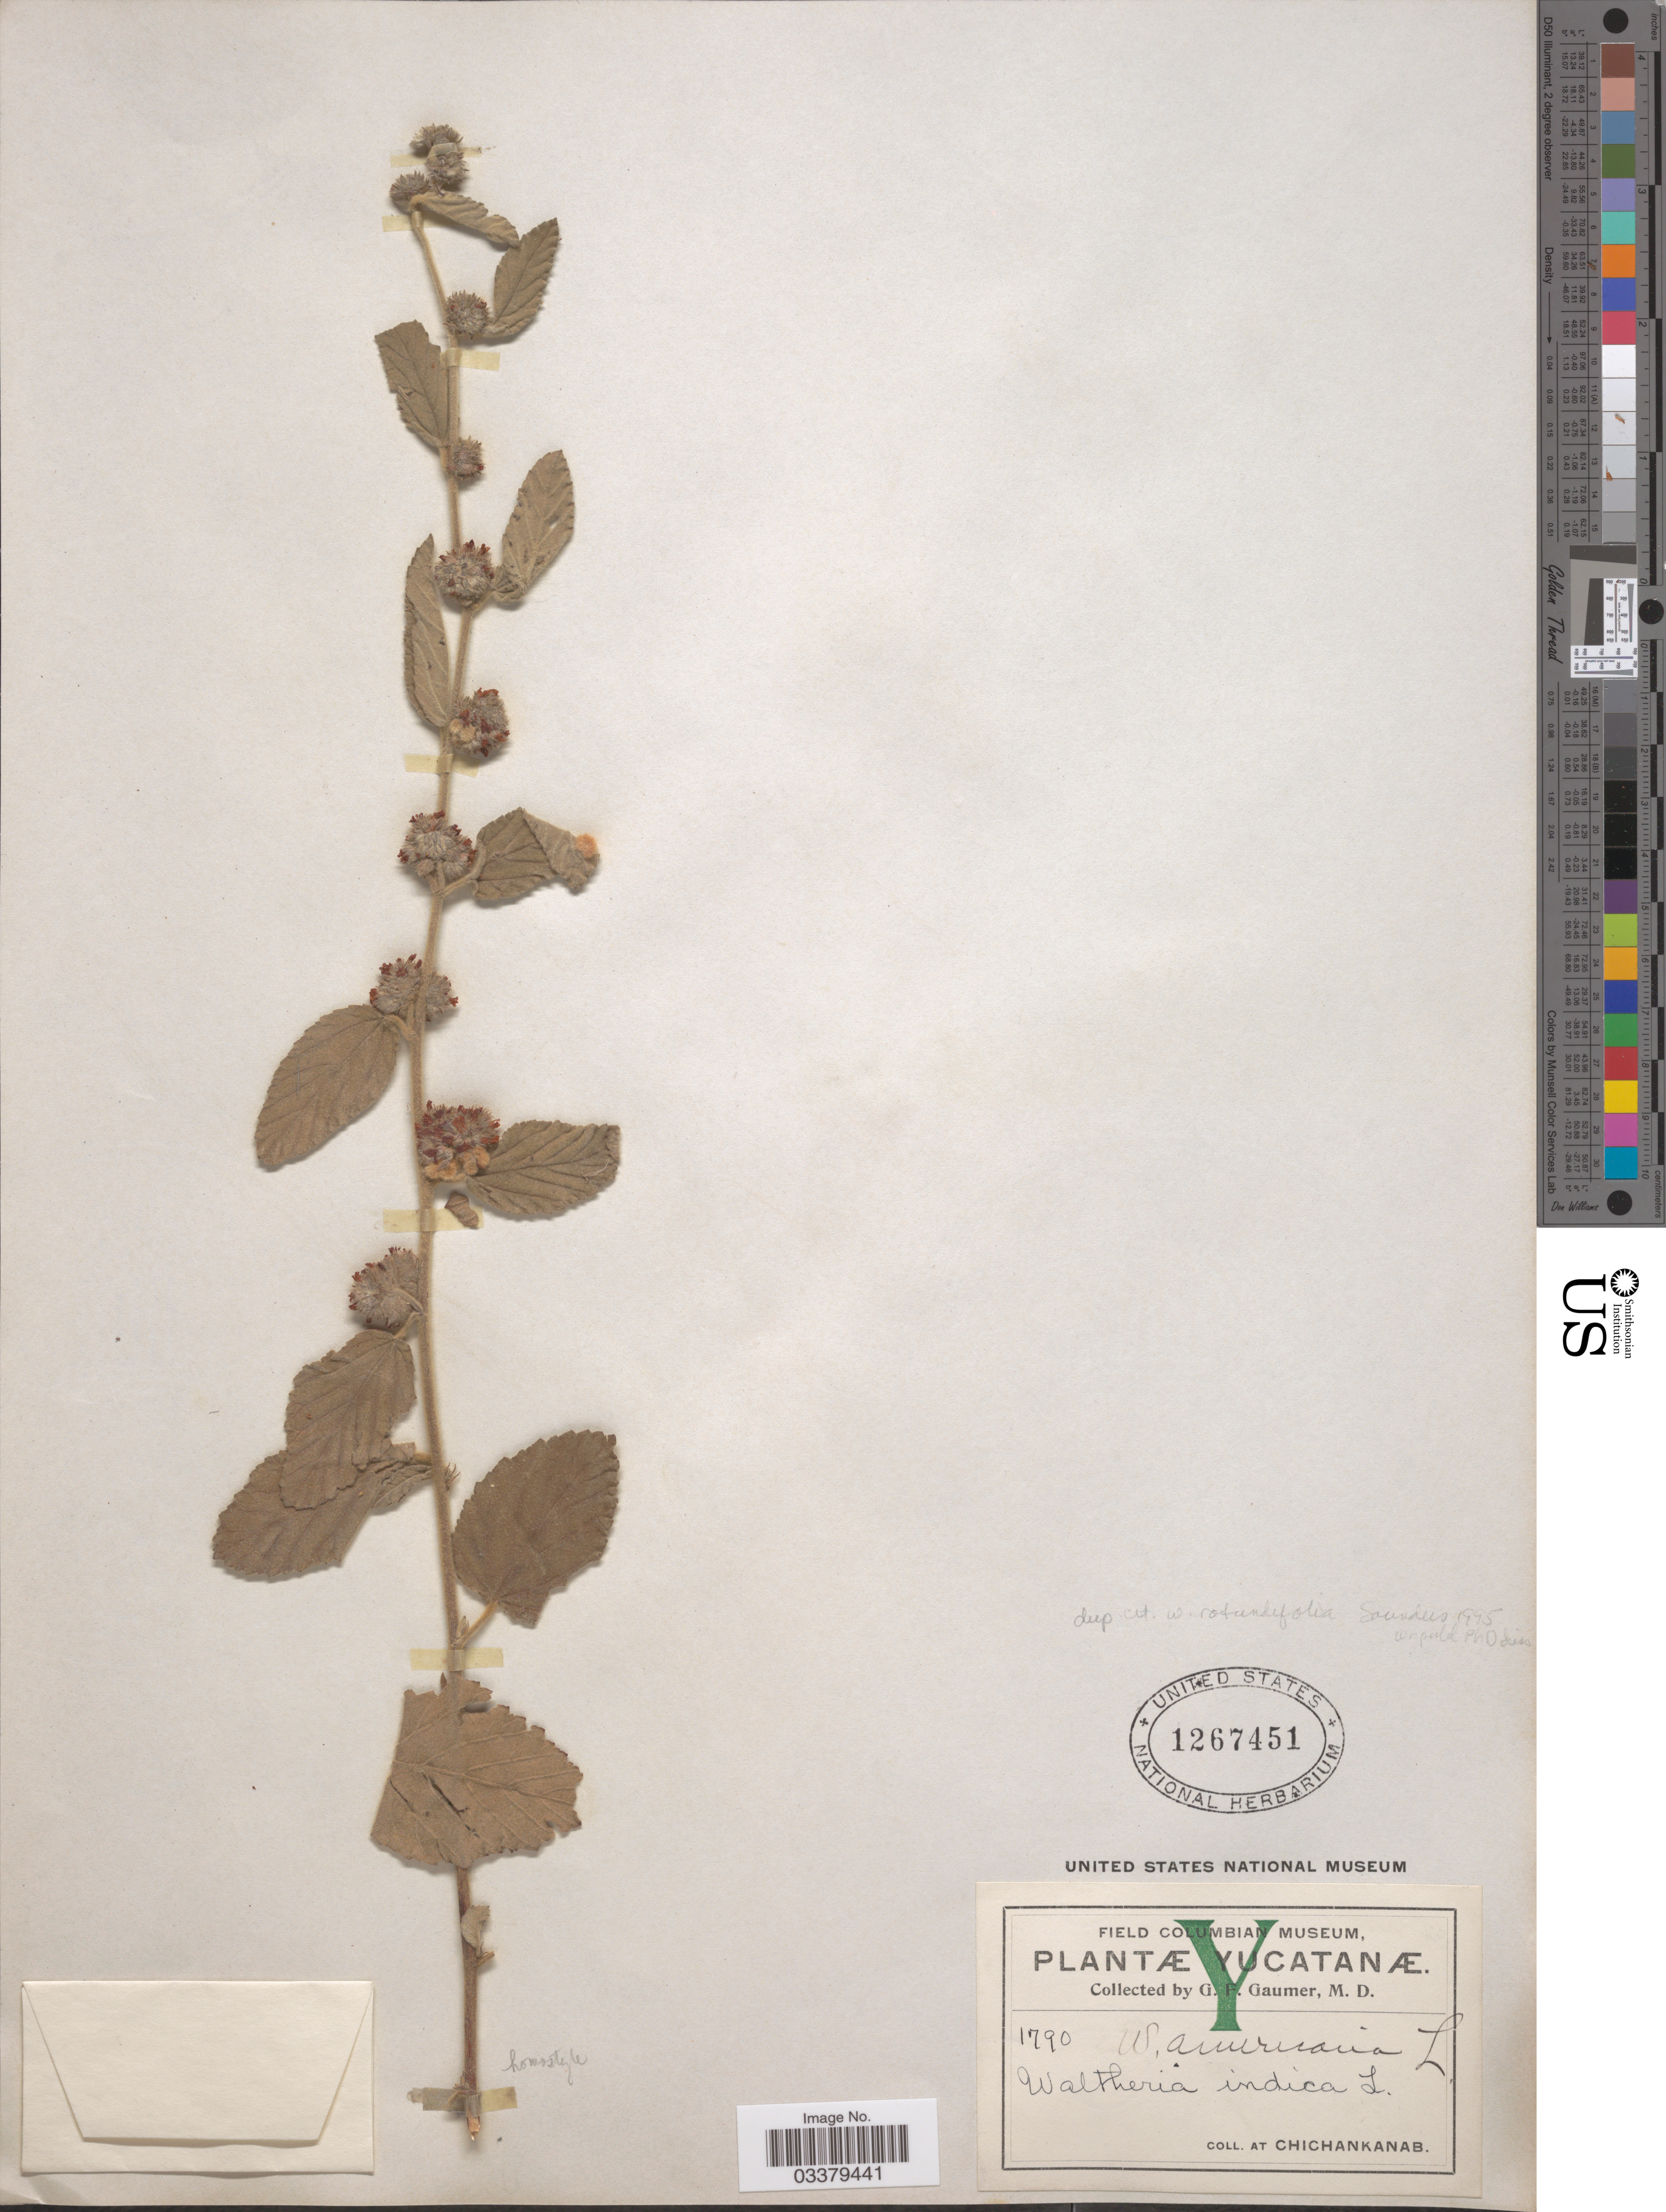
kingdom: Plantae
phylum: Tracheophyta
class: Magnoliopsida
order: Malvales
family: Malvaceae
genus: Waltheria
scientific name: Waltheria indica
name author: L.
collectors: G. F. Gaumer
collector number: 1790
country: Mexico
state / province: Yucatán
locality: Chichankanab.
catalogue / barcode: US 1267451